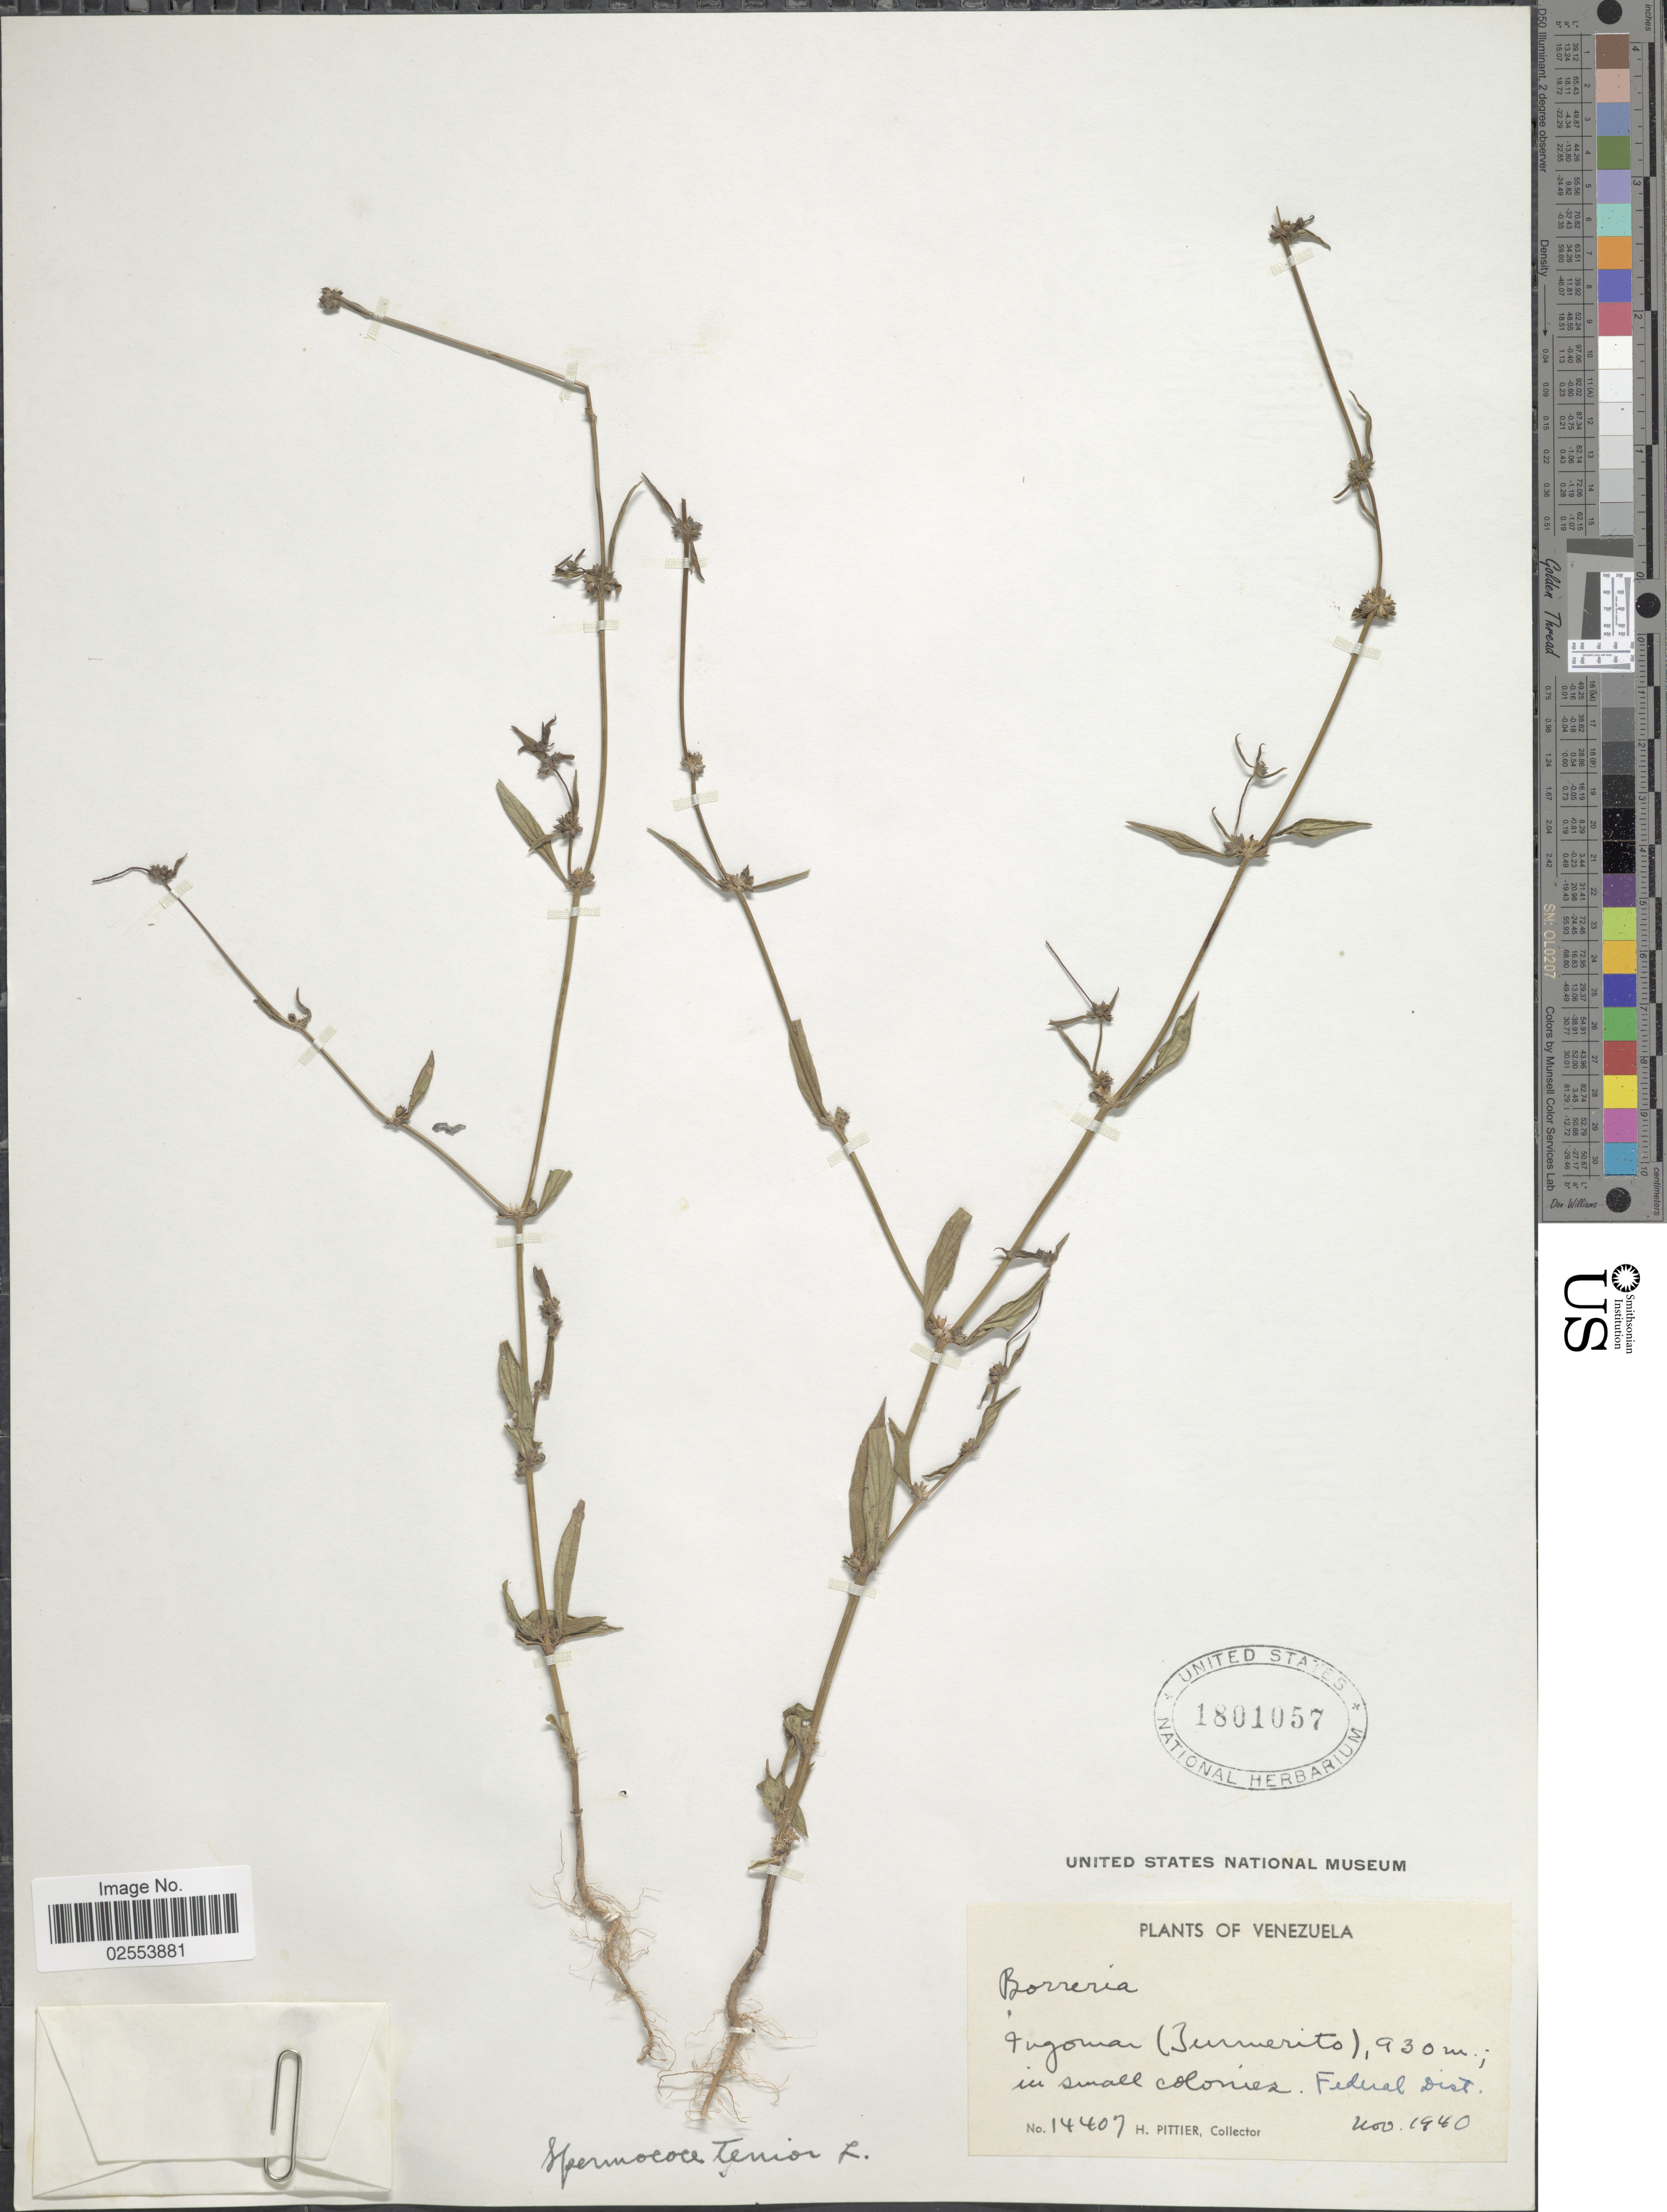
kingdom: Plantae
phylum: Tracheophyta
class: Magnoliopsida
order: Gentianales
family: Rubiaceae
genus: Spermacoce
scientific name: Spermacoce confusa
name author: Rendle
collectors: H. F. Pittier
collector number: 14407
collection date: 1940-11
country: Venezuela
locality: Ingoman (Jurmerito) in small colonies, Federal Dist.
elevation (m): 930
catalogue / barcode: US 1801057